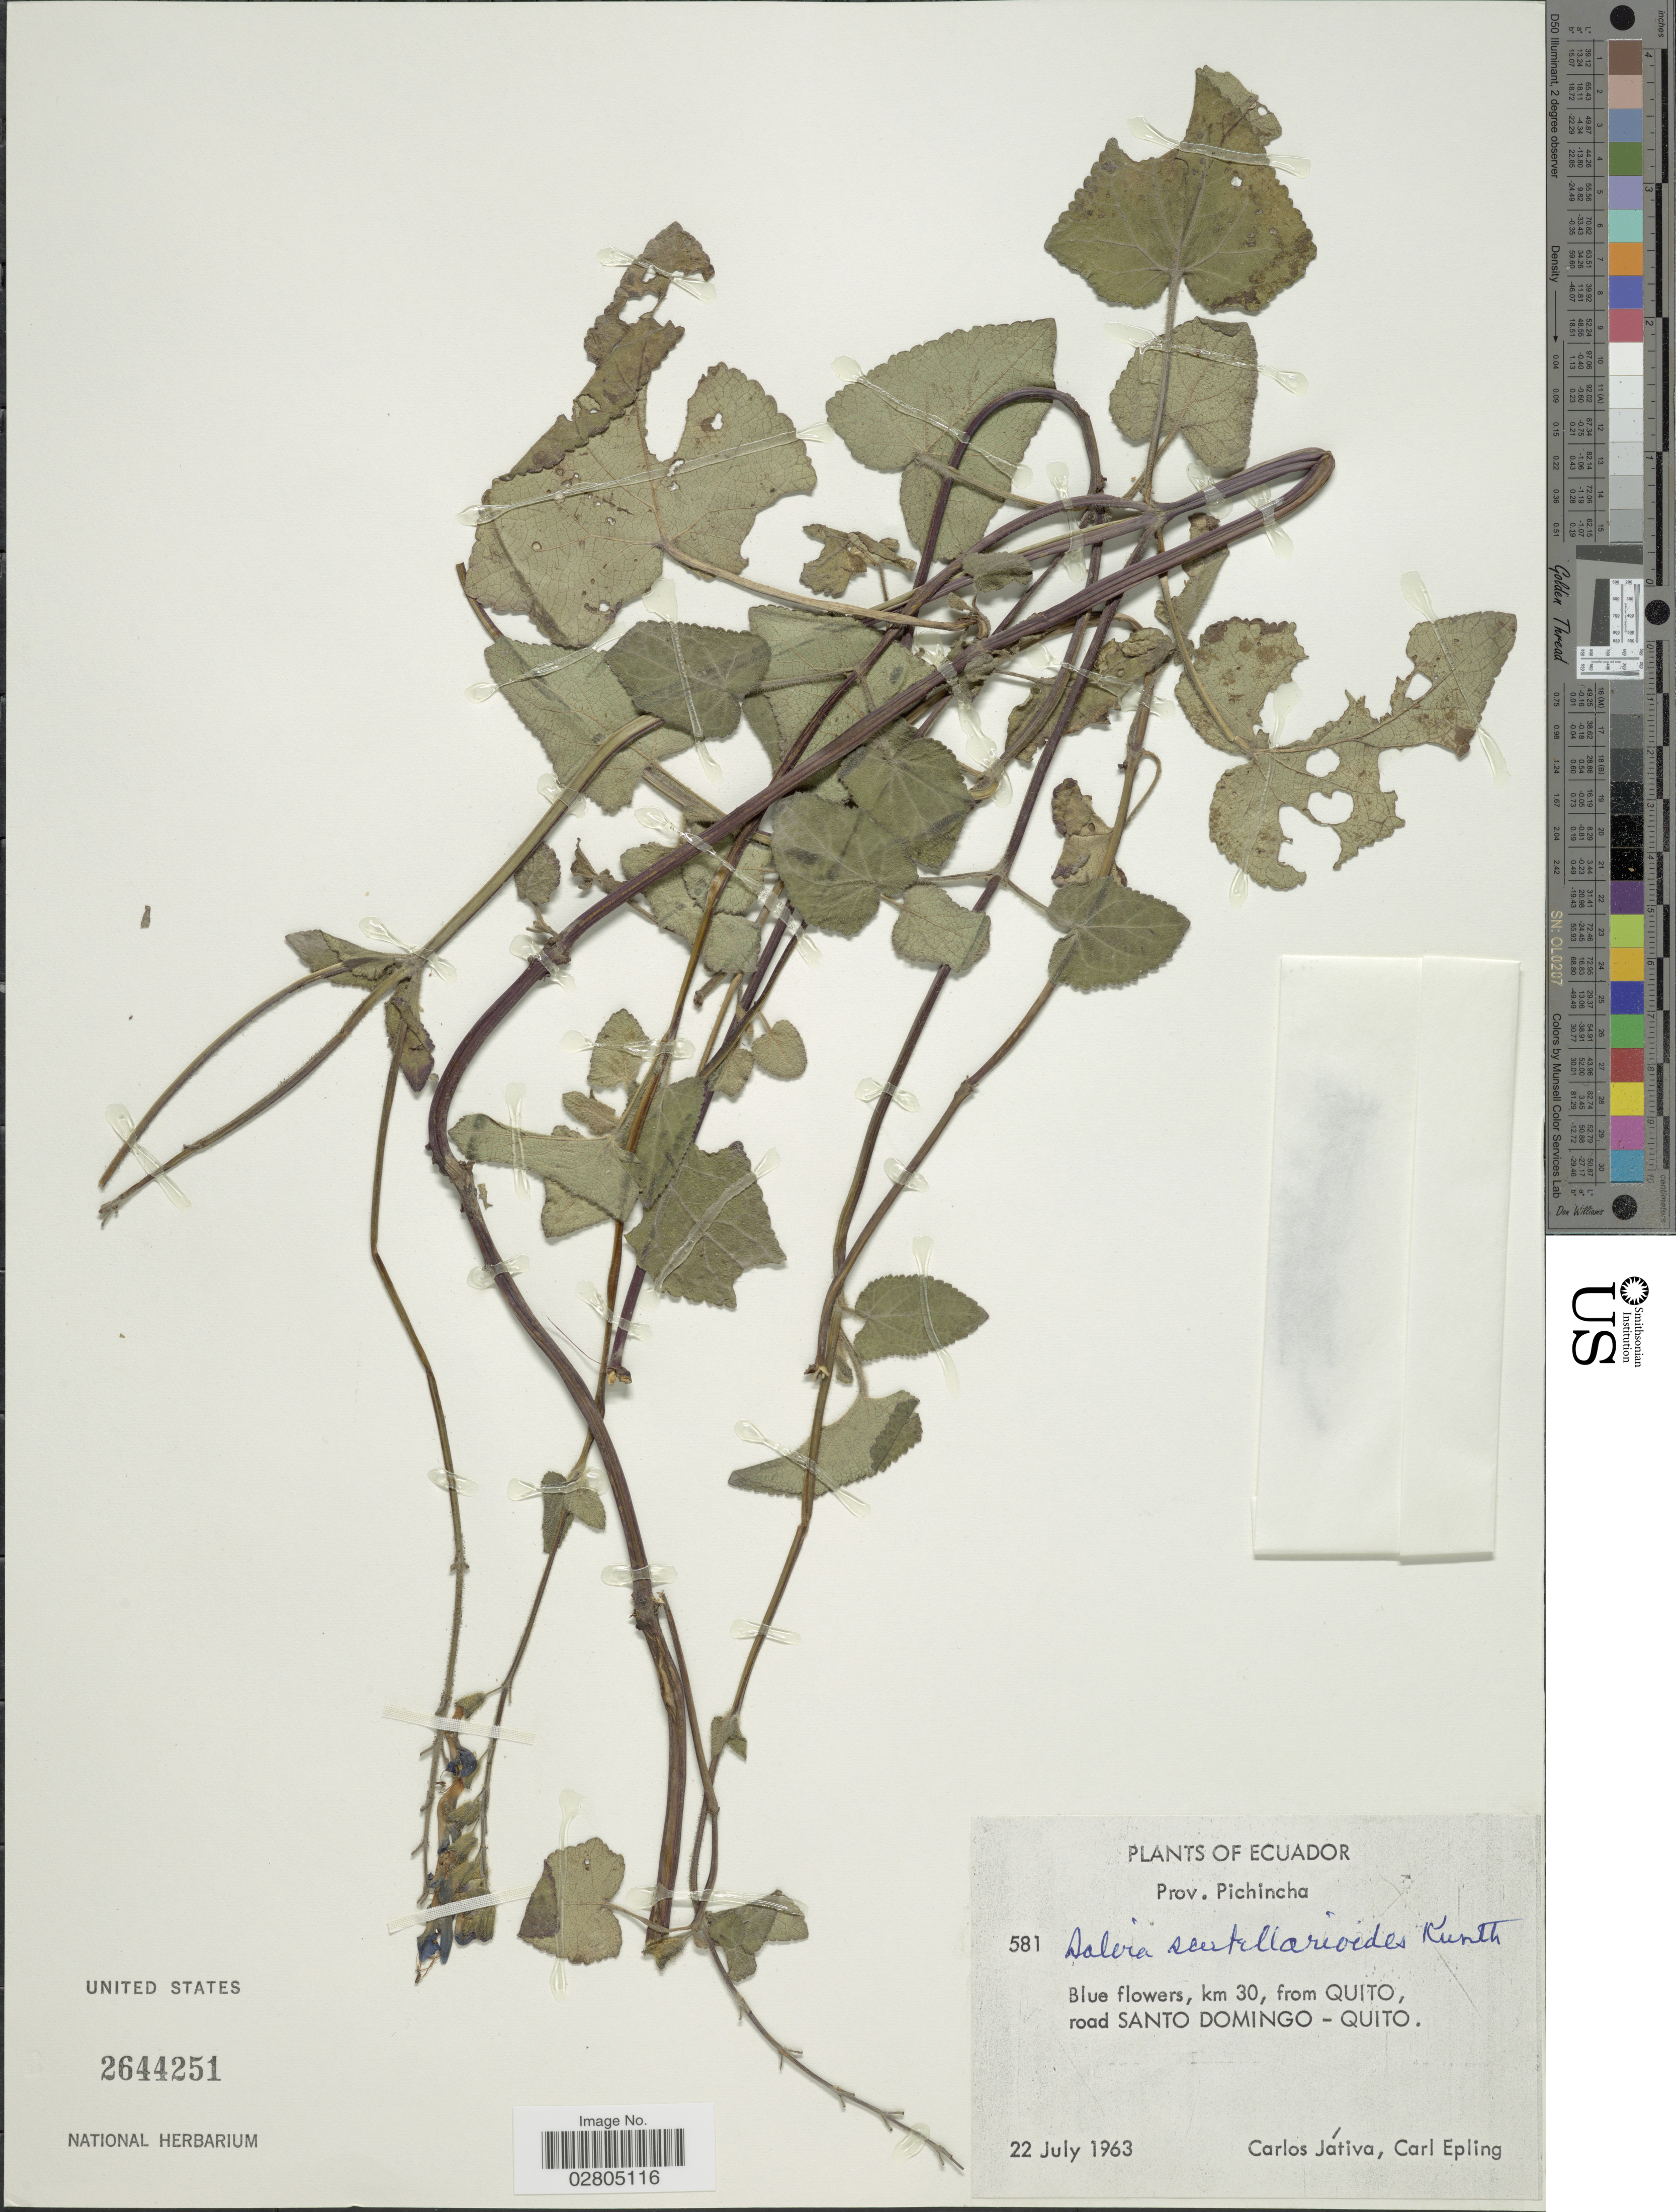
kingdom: Plantae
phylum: Tracheophyta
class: Magnoliopsida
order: Lamiales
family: Lamiaceae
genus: Salvia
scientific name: Salvia scutellarioides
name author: Kunth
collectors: C. D. Játiva & C. C. Epling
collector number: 581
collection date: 1963-07-22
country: Ecuador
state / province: Pichincha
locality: Blue flowers, km 30, from Quito, road Santo Domingo-Quito.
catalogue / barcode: US 2644251